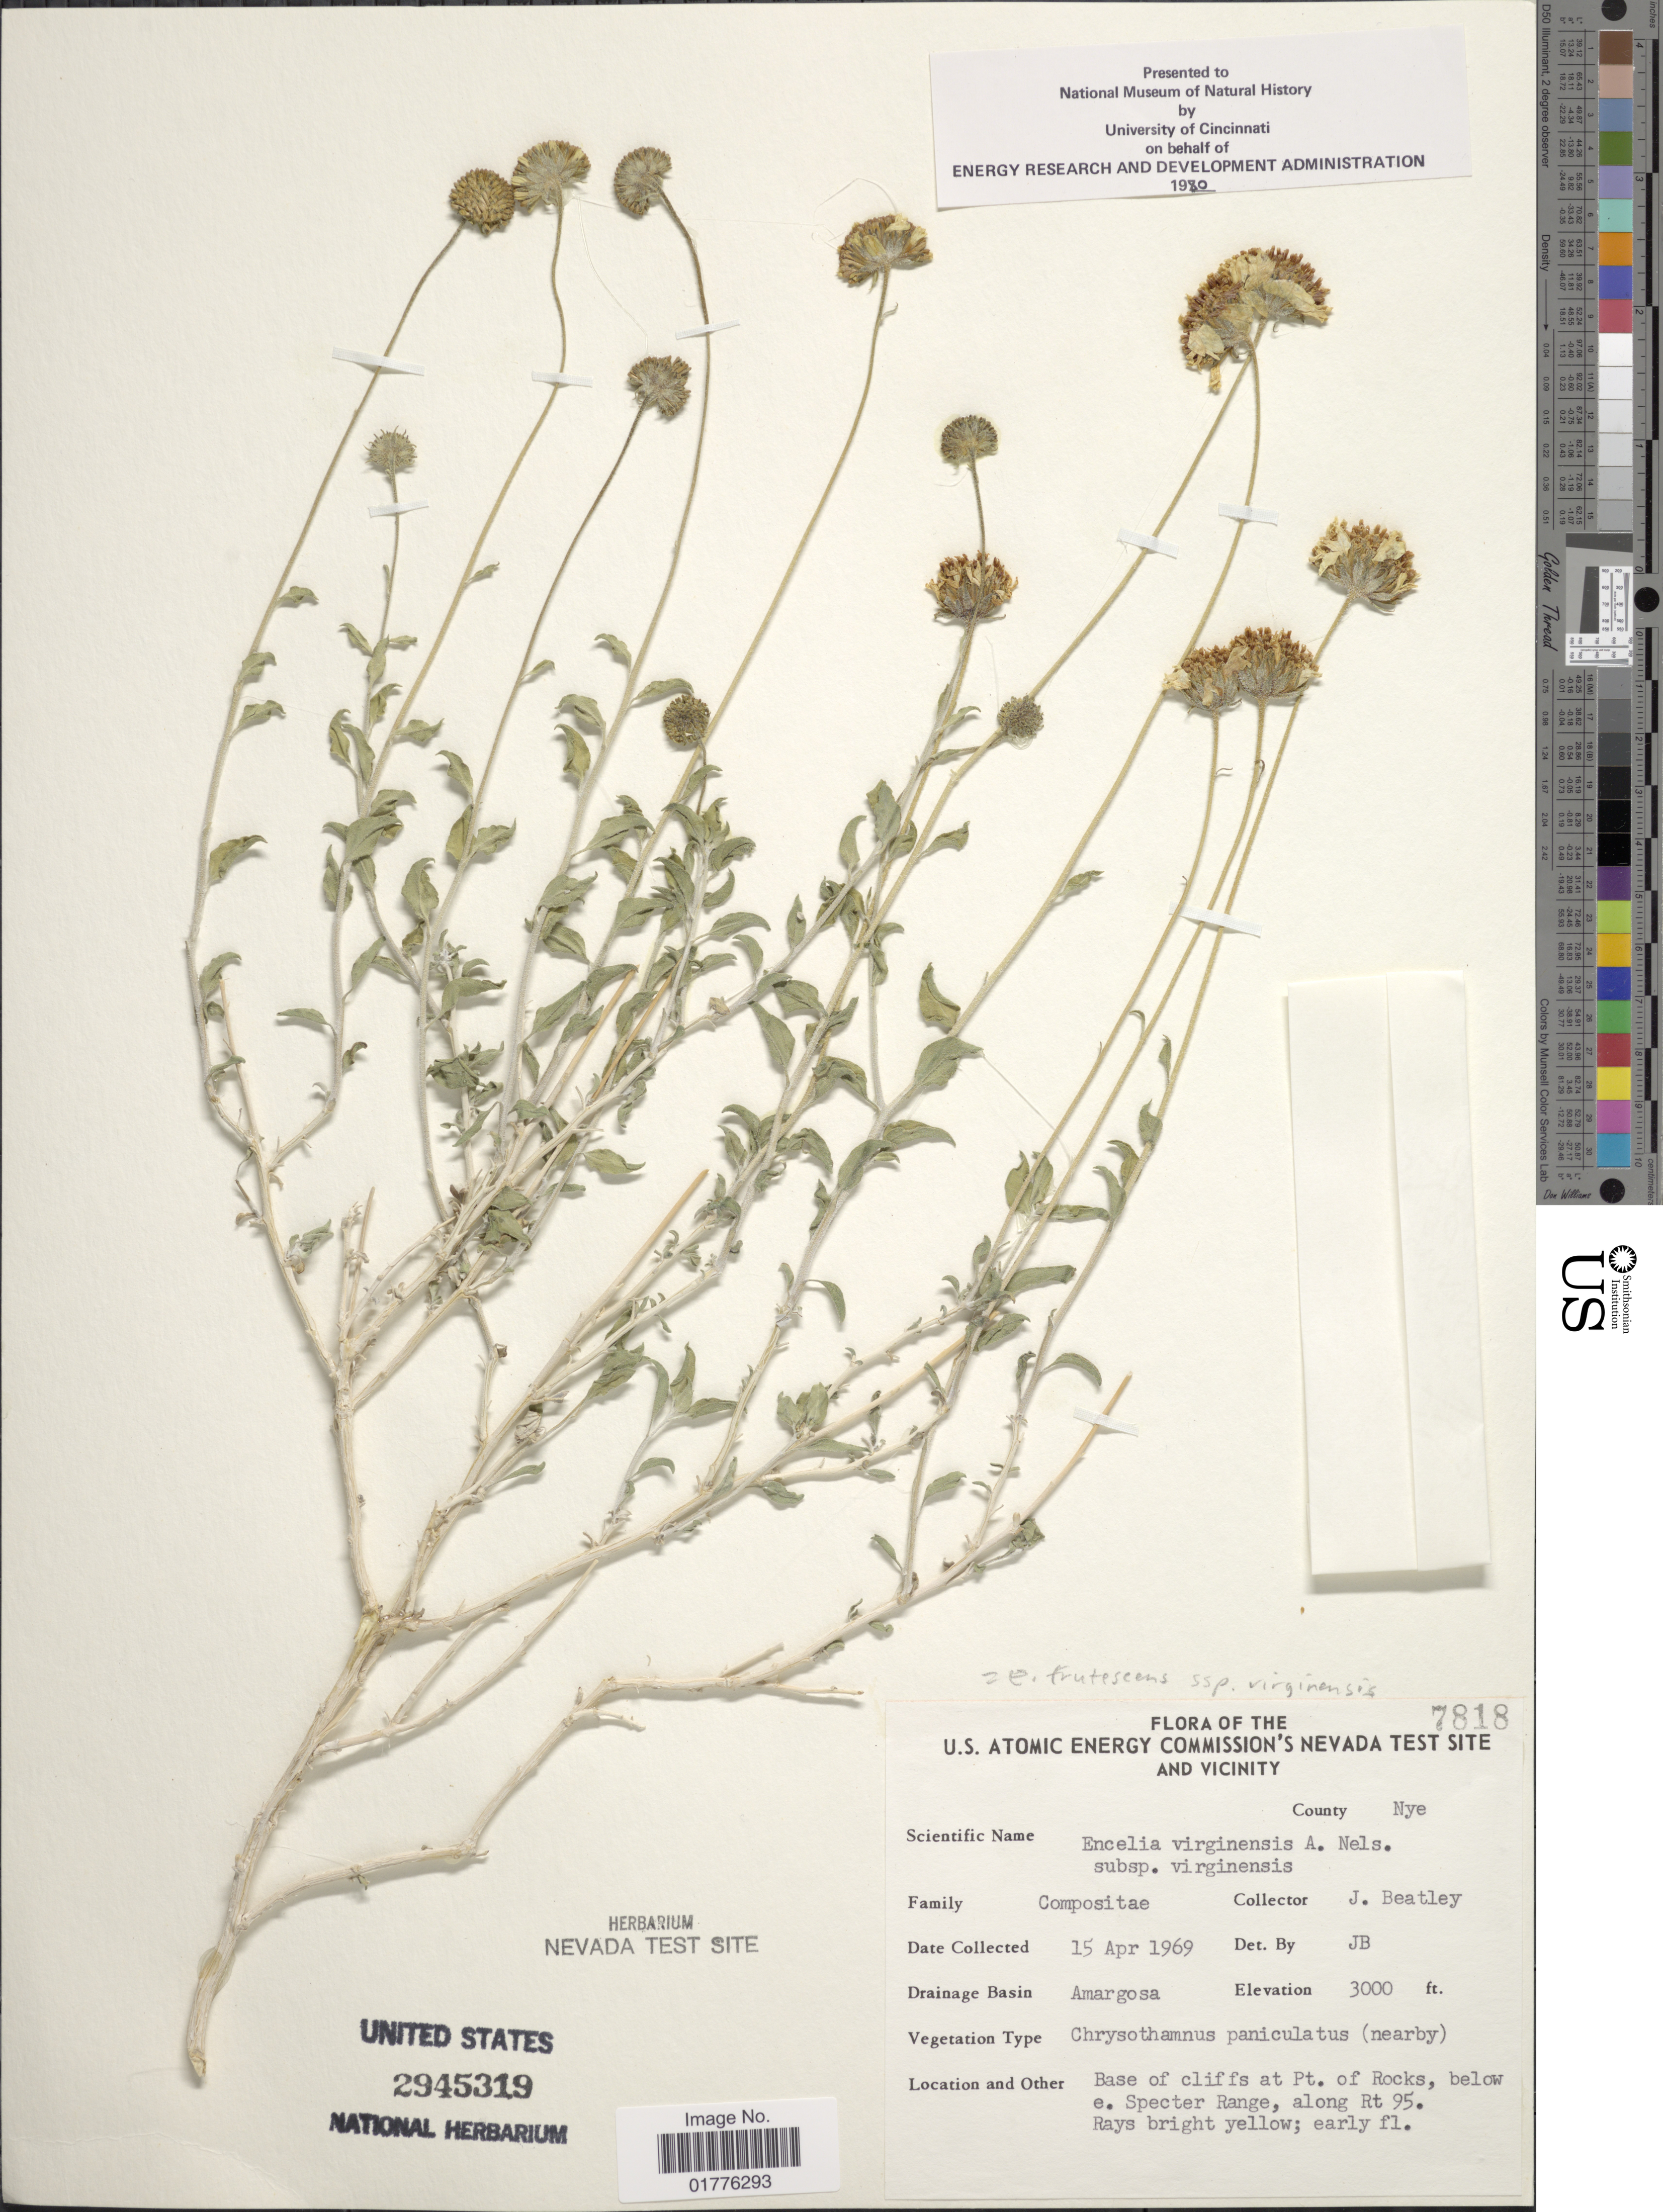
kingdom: Plantae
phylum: Tracheophyta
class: Magnoliopsida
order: Asterales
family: Asteraceae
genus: Encelia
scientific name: Encelia frutescens var. virginensis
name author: (A. Nelson) S.F. Blake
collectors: J. C. Beatley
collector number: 7818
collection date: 1969-04-15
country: United States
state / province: Nevada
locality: U. S. Atomic Energy Commission's Nevada Test Site and Vicinity, County Nye, Amargosa, Base of cliffs at Pt. of Rocks, below e. Specter Range, along Rt 95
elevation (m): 914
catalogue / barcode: US 2945319